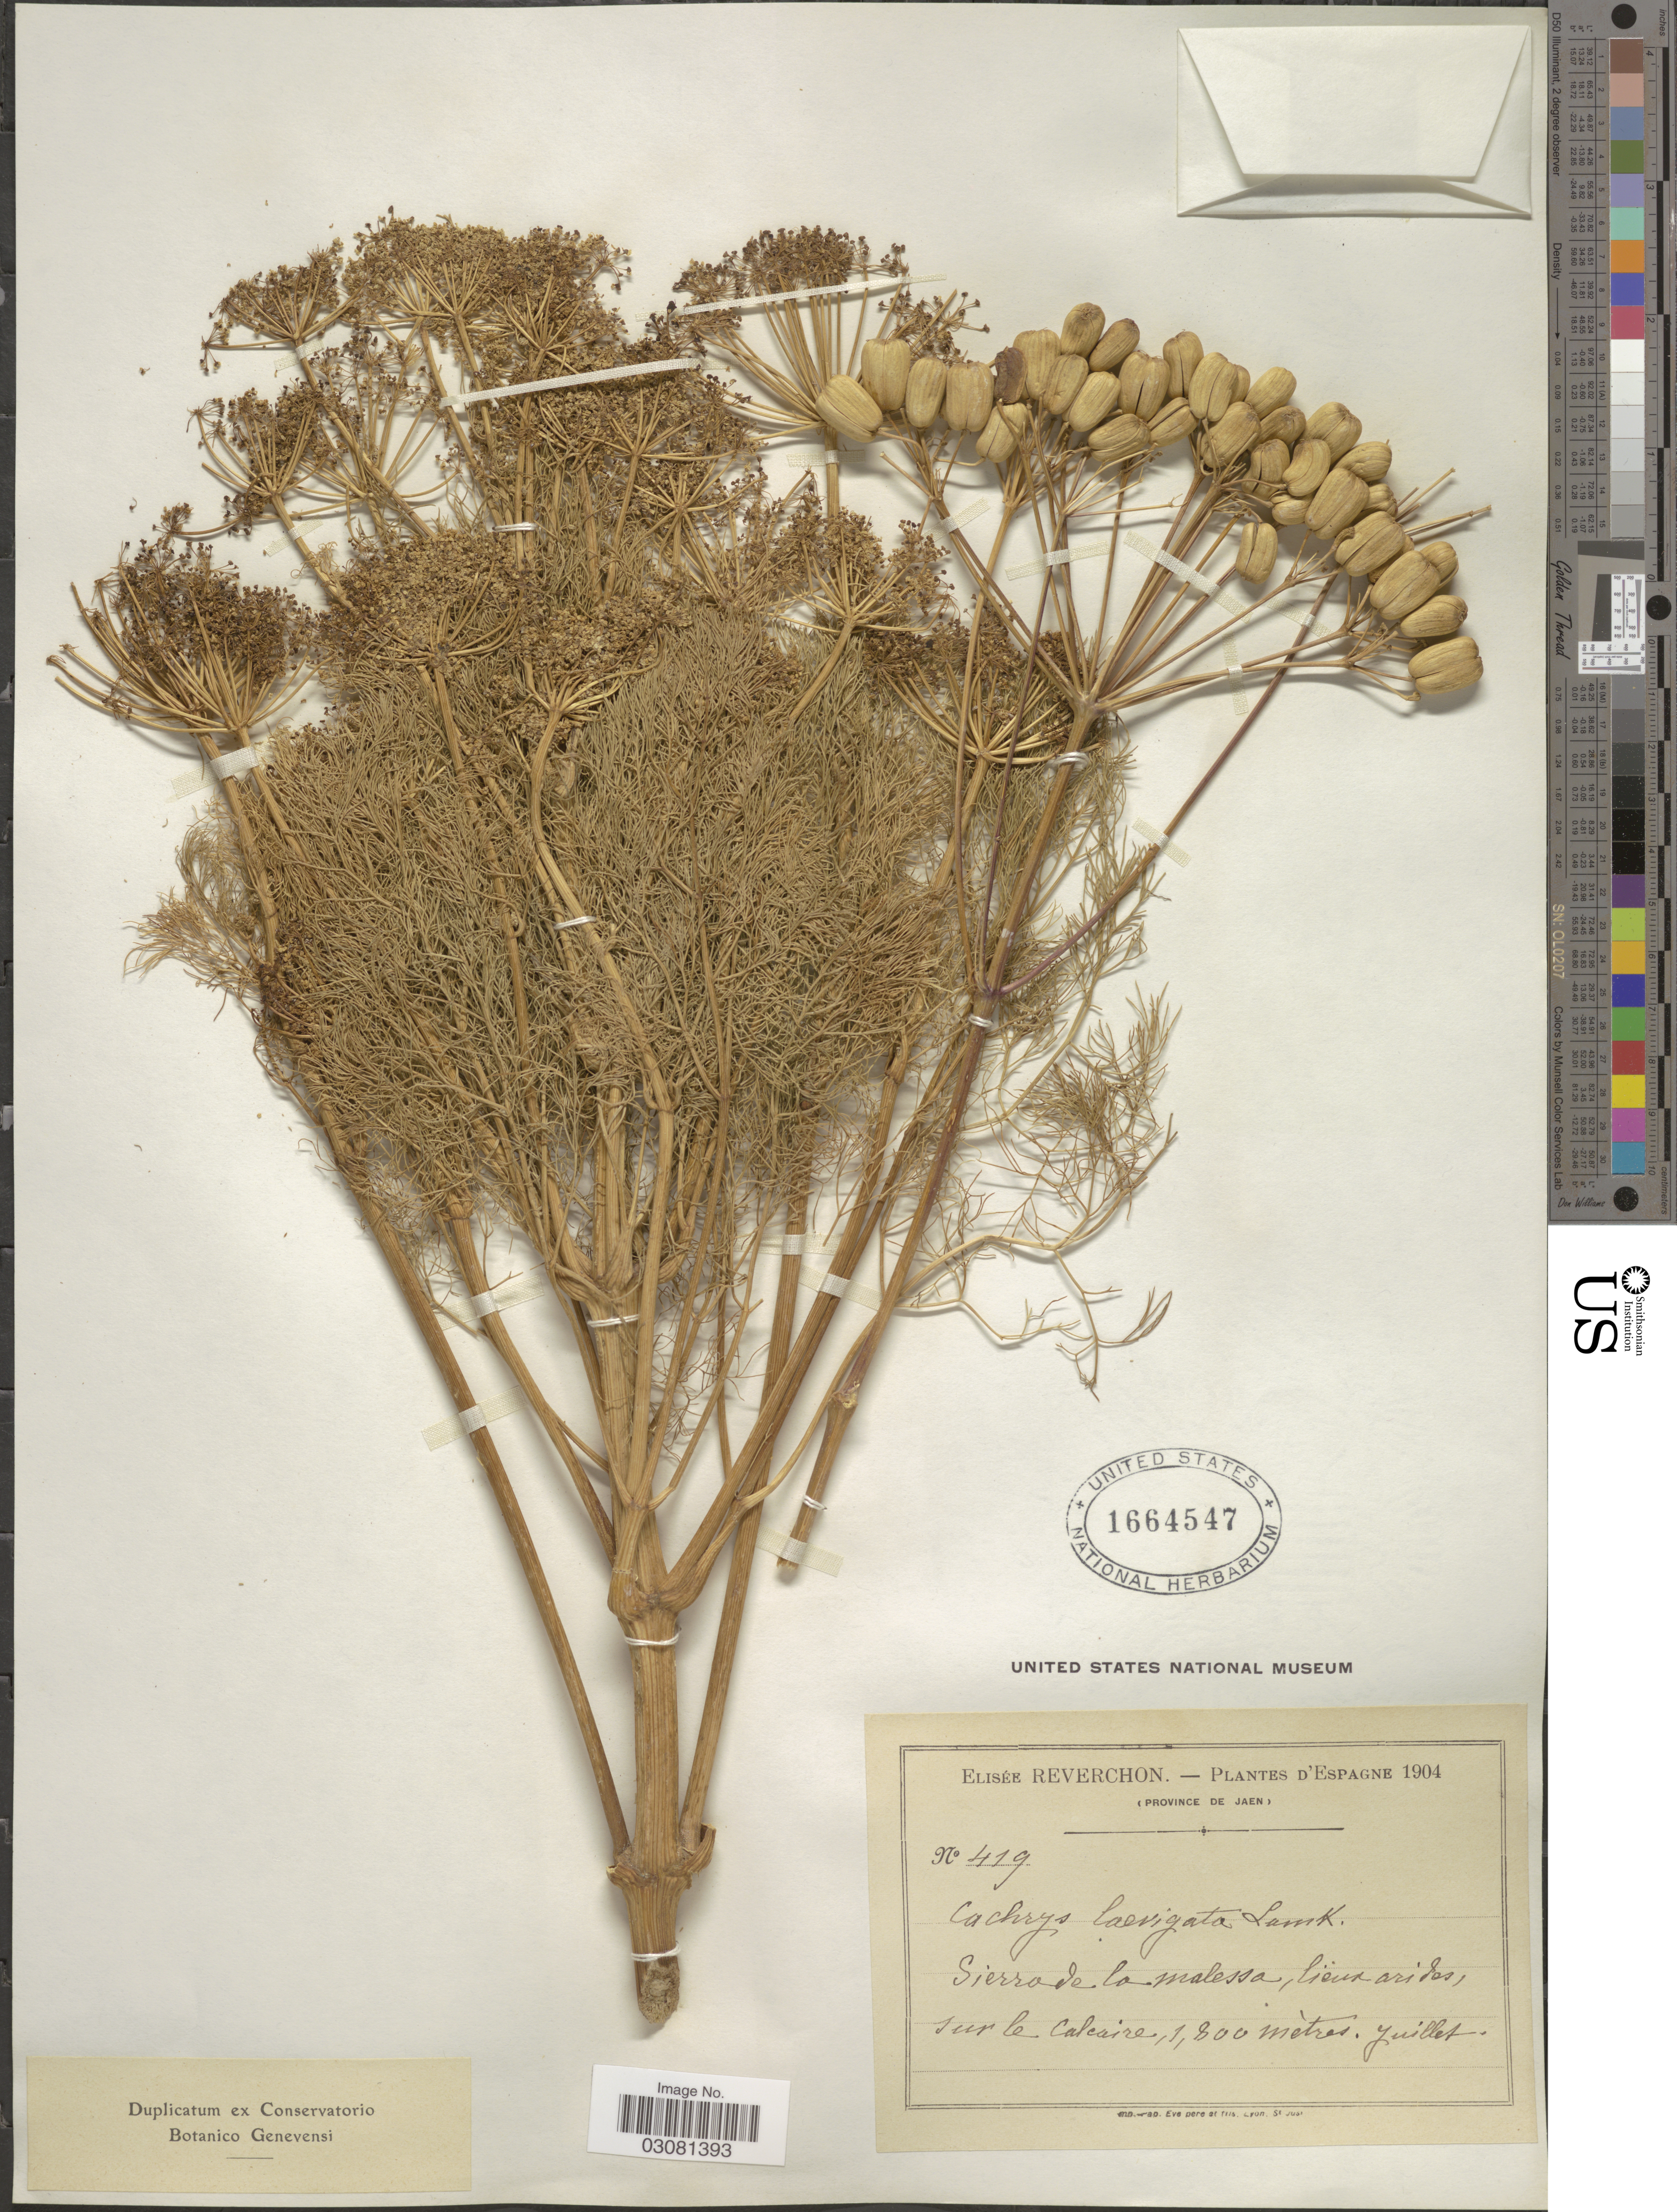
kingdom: Plantae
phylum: Tracheophyta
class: Magnoliopsida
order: Apiales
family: Apiaceae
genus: Cachrys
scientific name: Cachrys laevigata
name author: Lam.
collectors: E. Reverchon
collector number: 419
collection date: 1904-07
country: Spain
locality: (Province de Jaen). Sierra de la Malessa.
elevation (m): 1800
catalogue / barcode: US 1664547